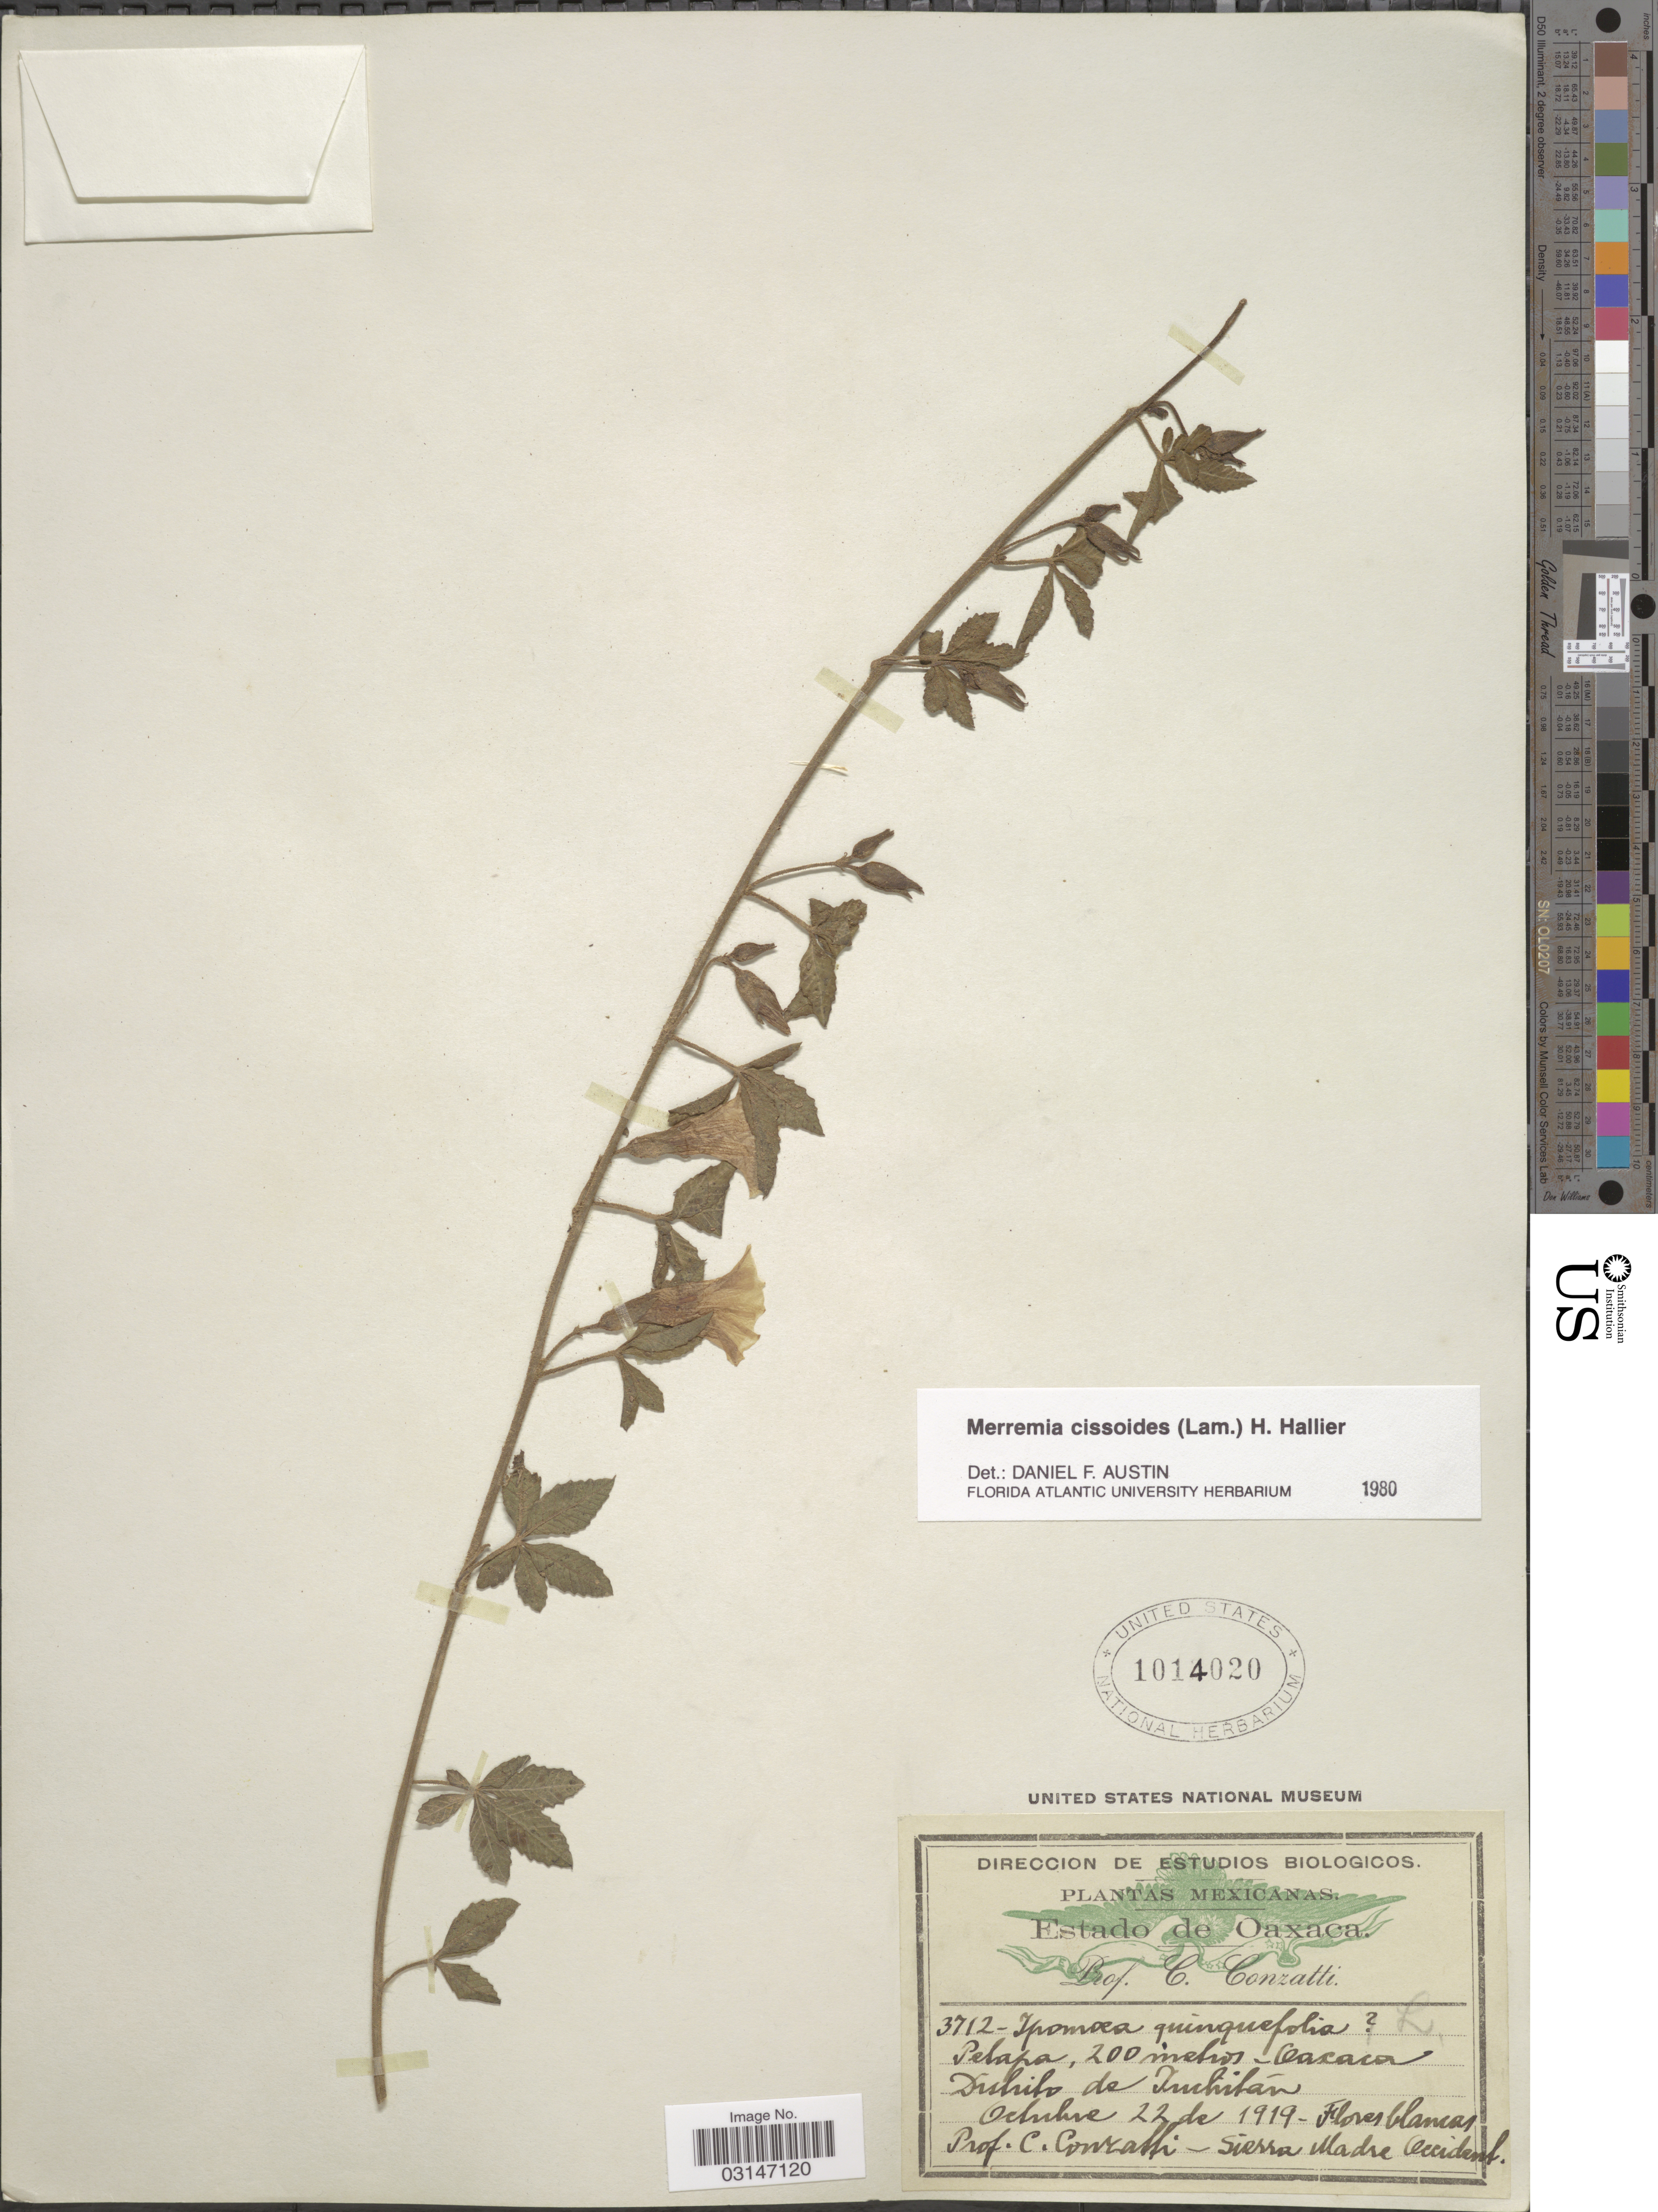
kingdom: Plantae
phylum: Tracheophyta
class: Magnoliopsida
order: Solanales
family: Convolvulaceae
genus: Distimake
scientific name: Distimake cissoides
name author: (Lam.) A. R. Simões & Staples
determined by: Strong, Mark T., (BOT), Smithsonian Institution - National Museum of Natural History (UNITED STATES)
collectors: C. Conzatti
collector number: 3712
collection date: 1919-10-22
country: Mexico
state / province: Oaxaca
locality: Petapa, Distrito de Juchitán.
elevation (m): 200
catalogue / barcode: US 1014020